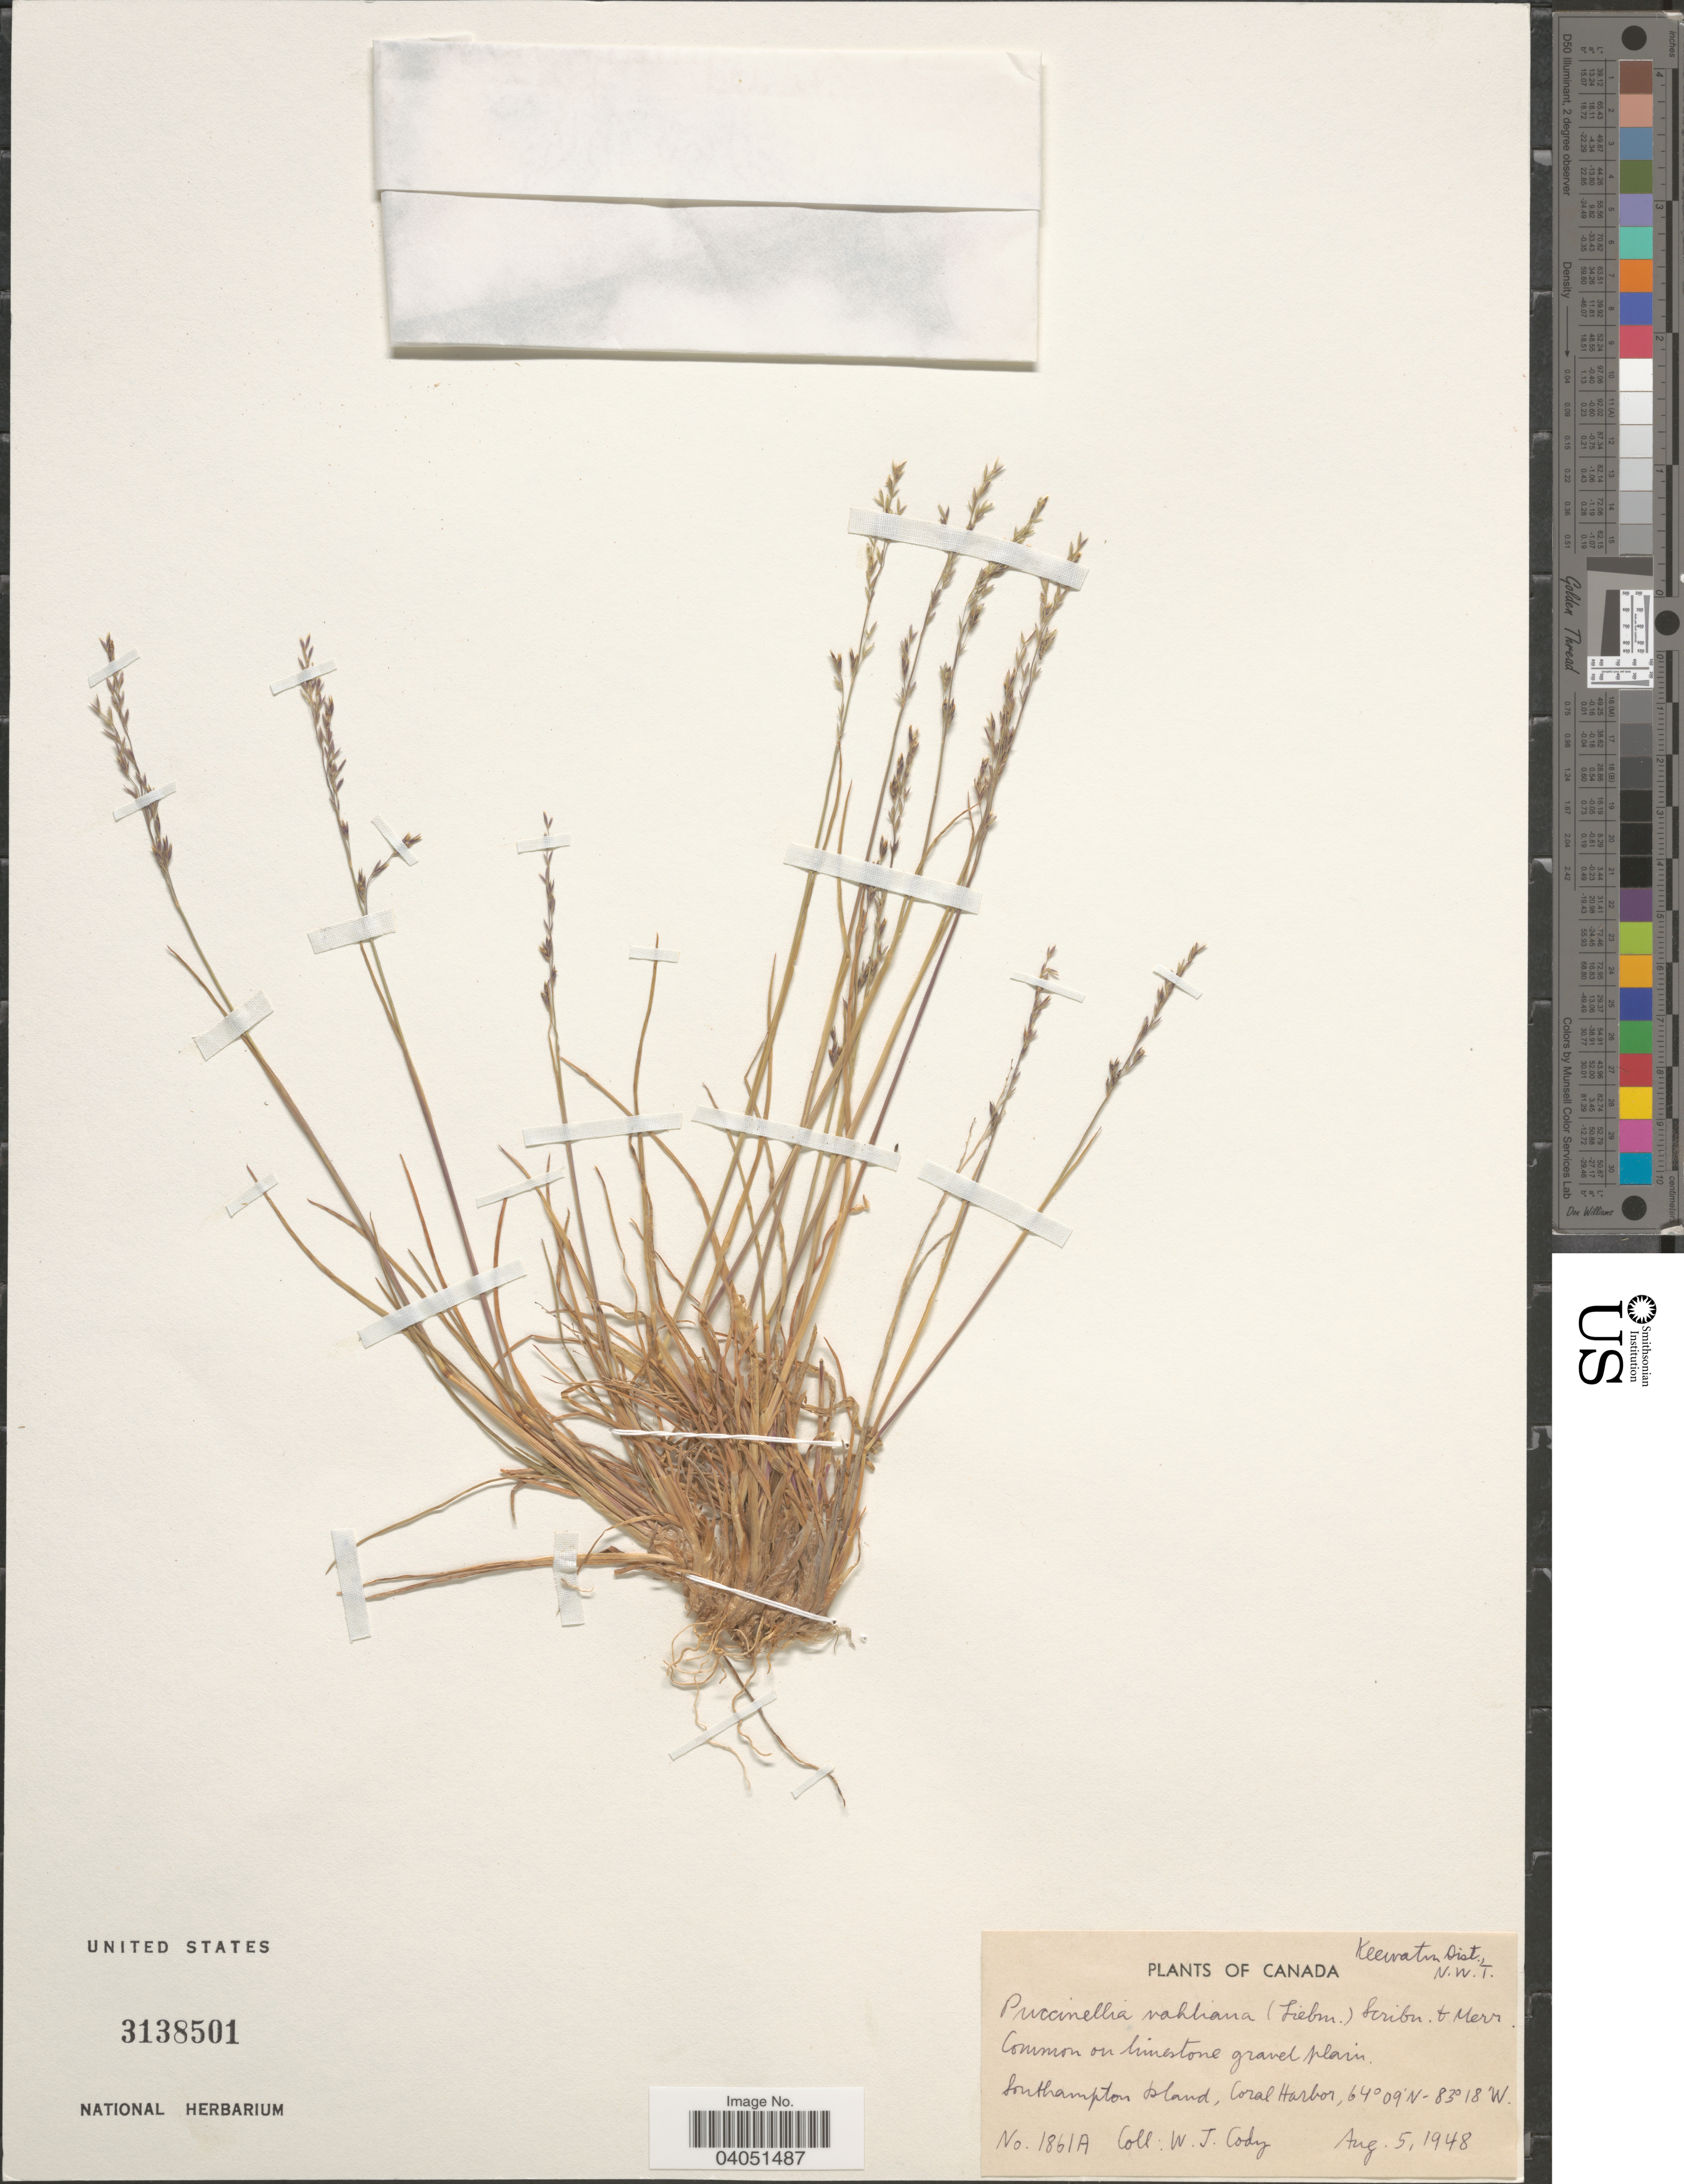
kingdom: Plantae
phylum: Tracheophyta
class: Liliopsida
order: Poales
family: Poaceae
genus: Puccinellia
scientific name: Puccinellia vahliana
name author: (Lange) Fernald & Weath.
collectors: W. Cody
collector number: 1861A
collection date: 1948-08-05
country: Canada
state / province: Northwest Territories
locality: Keewatin Dist. On limestone gravel plain. Southampton Island, Coral Harbor.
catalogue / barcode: US 3138501